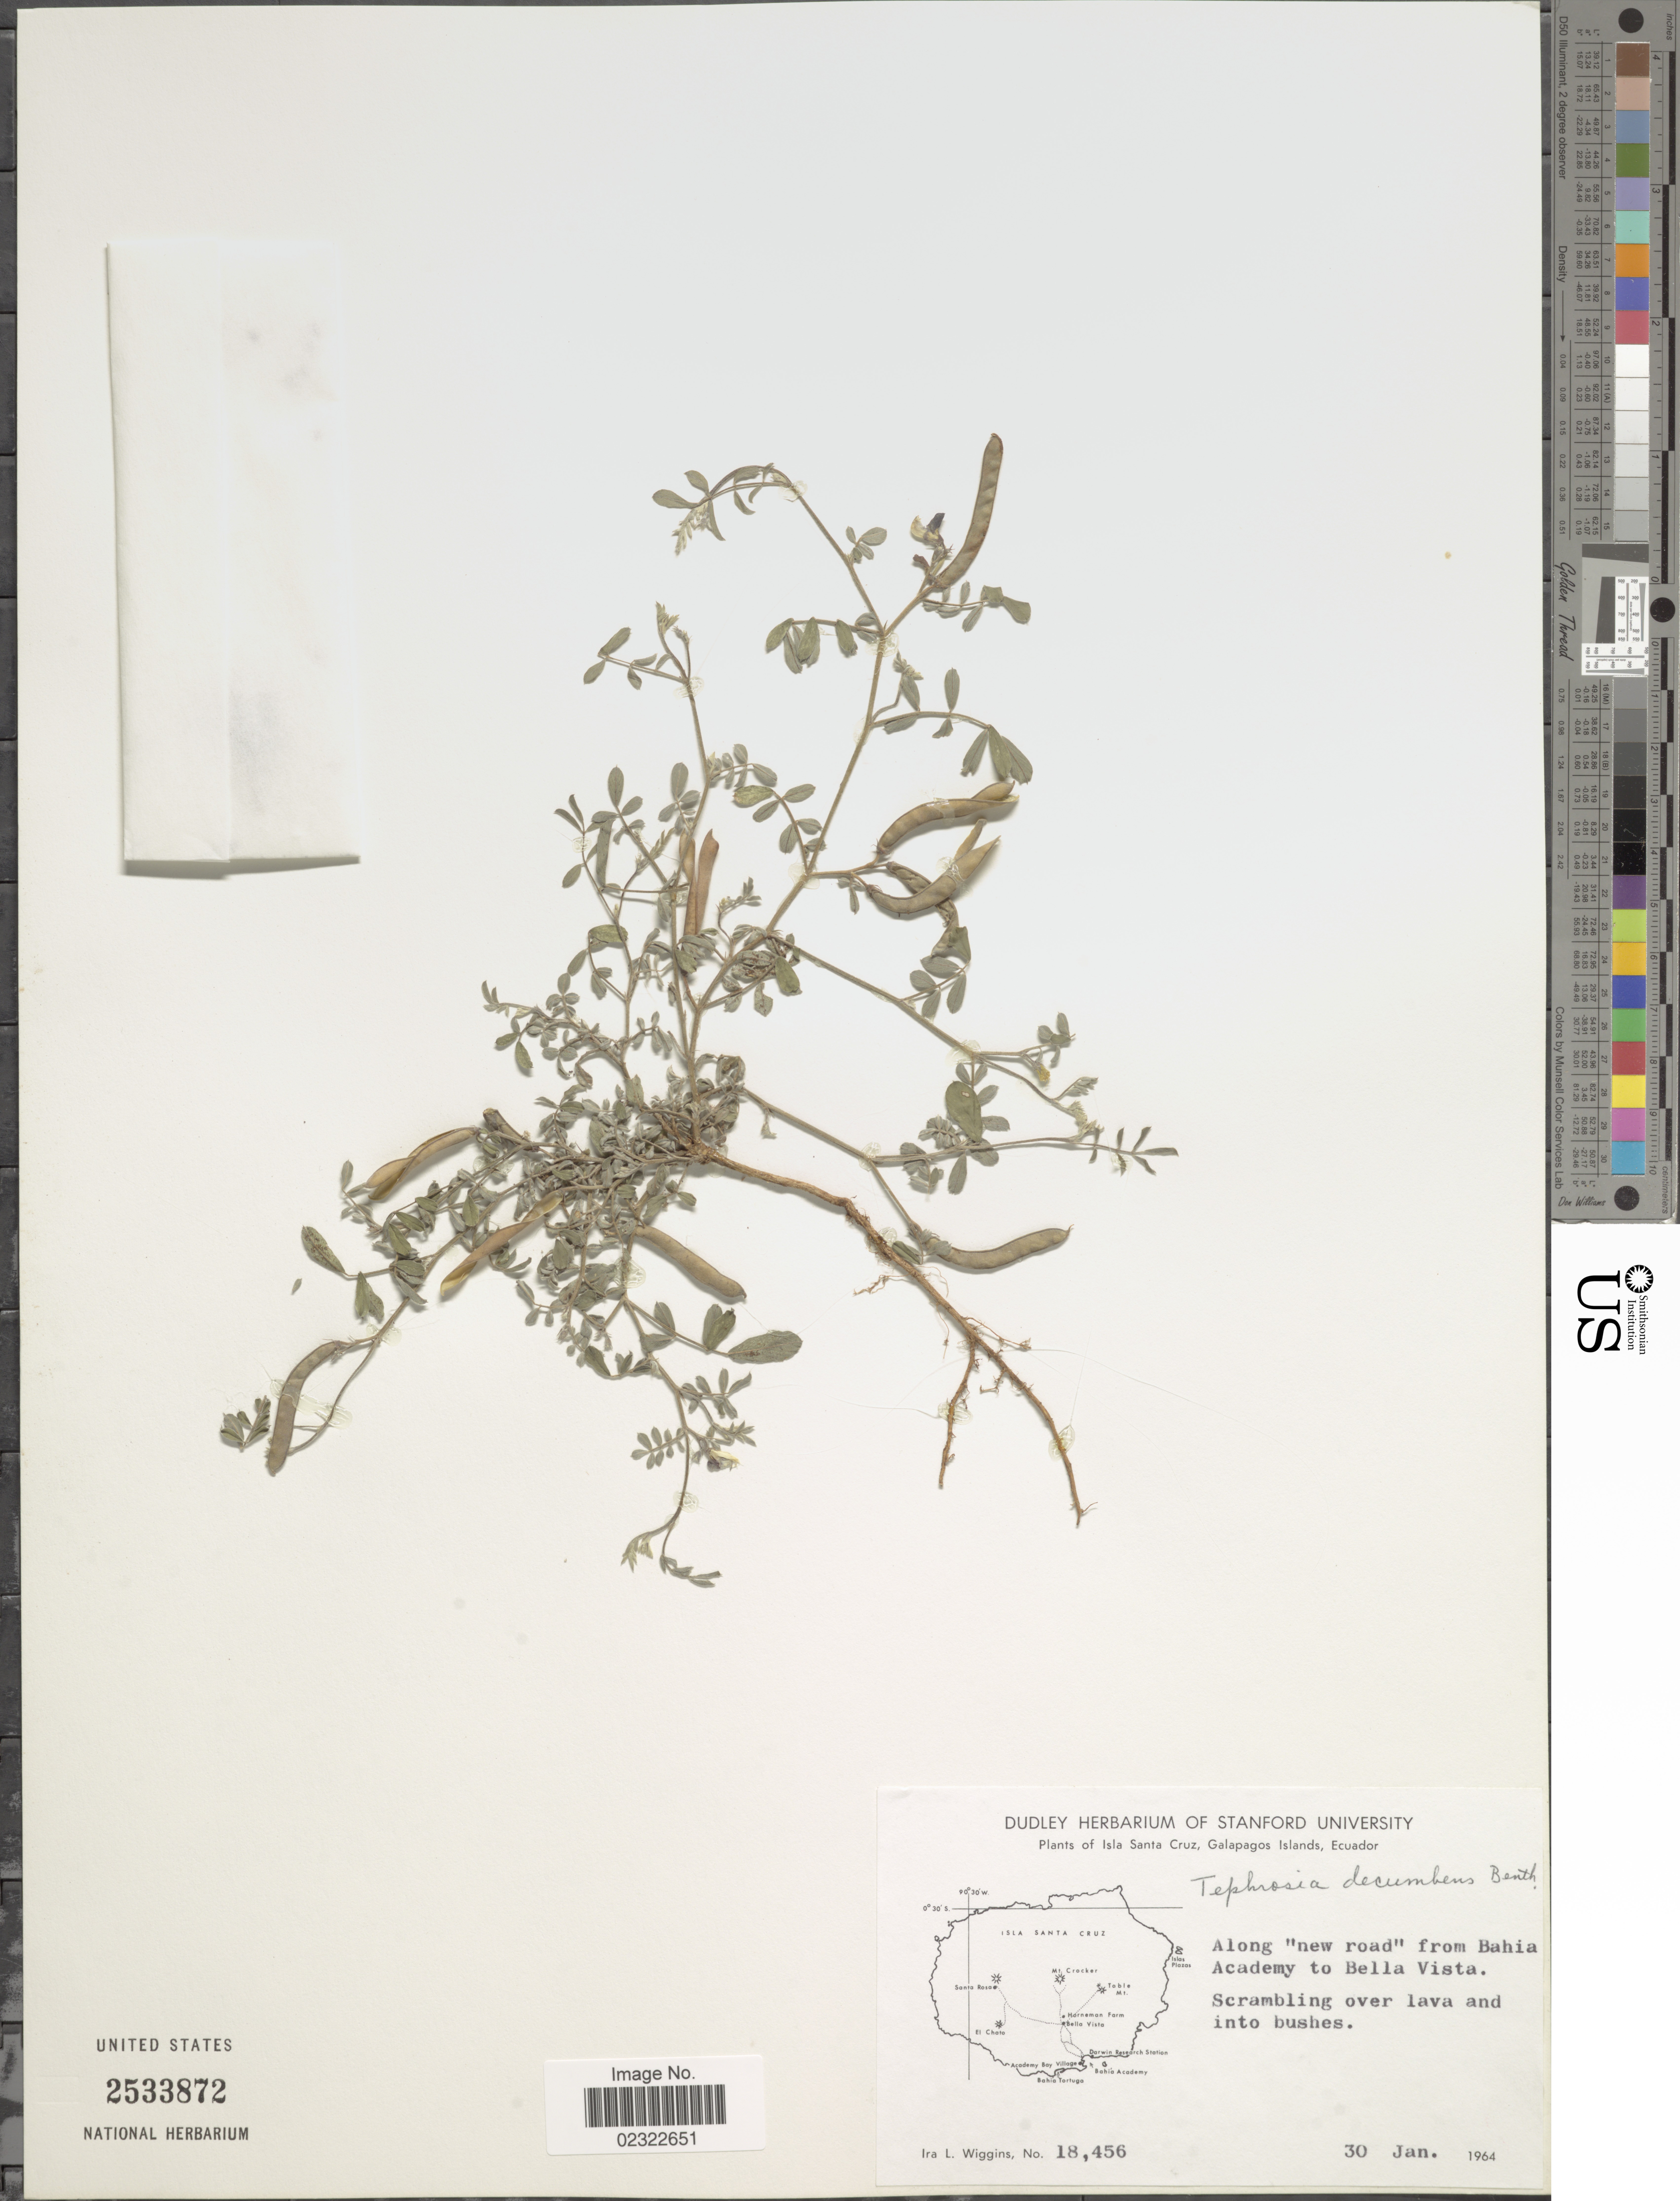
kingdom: Plantae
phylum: Tracheophyta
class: Magnoliopsida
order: Fabales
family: Fabaceae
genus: Tephrosia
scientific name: Tephrosia decumbens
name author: Benth.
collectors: I. L. Wiggins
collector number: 18456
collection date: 1964-01-30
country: Ecuador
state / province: Colón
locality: Isla Santa Cruz, Galapagos Islands. Along "New road"from Bahia Academy to Bella Vista.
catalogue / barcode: US 2533872